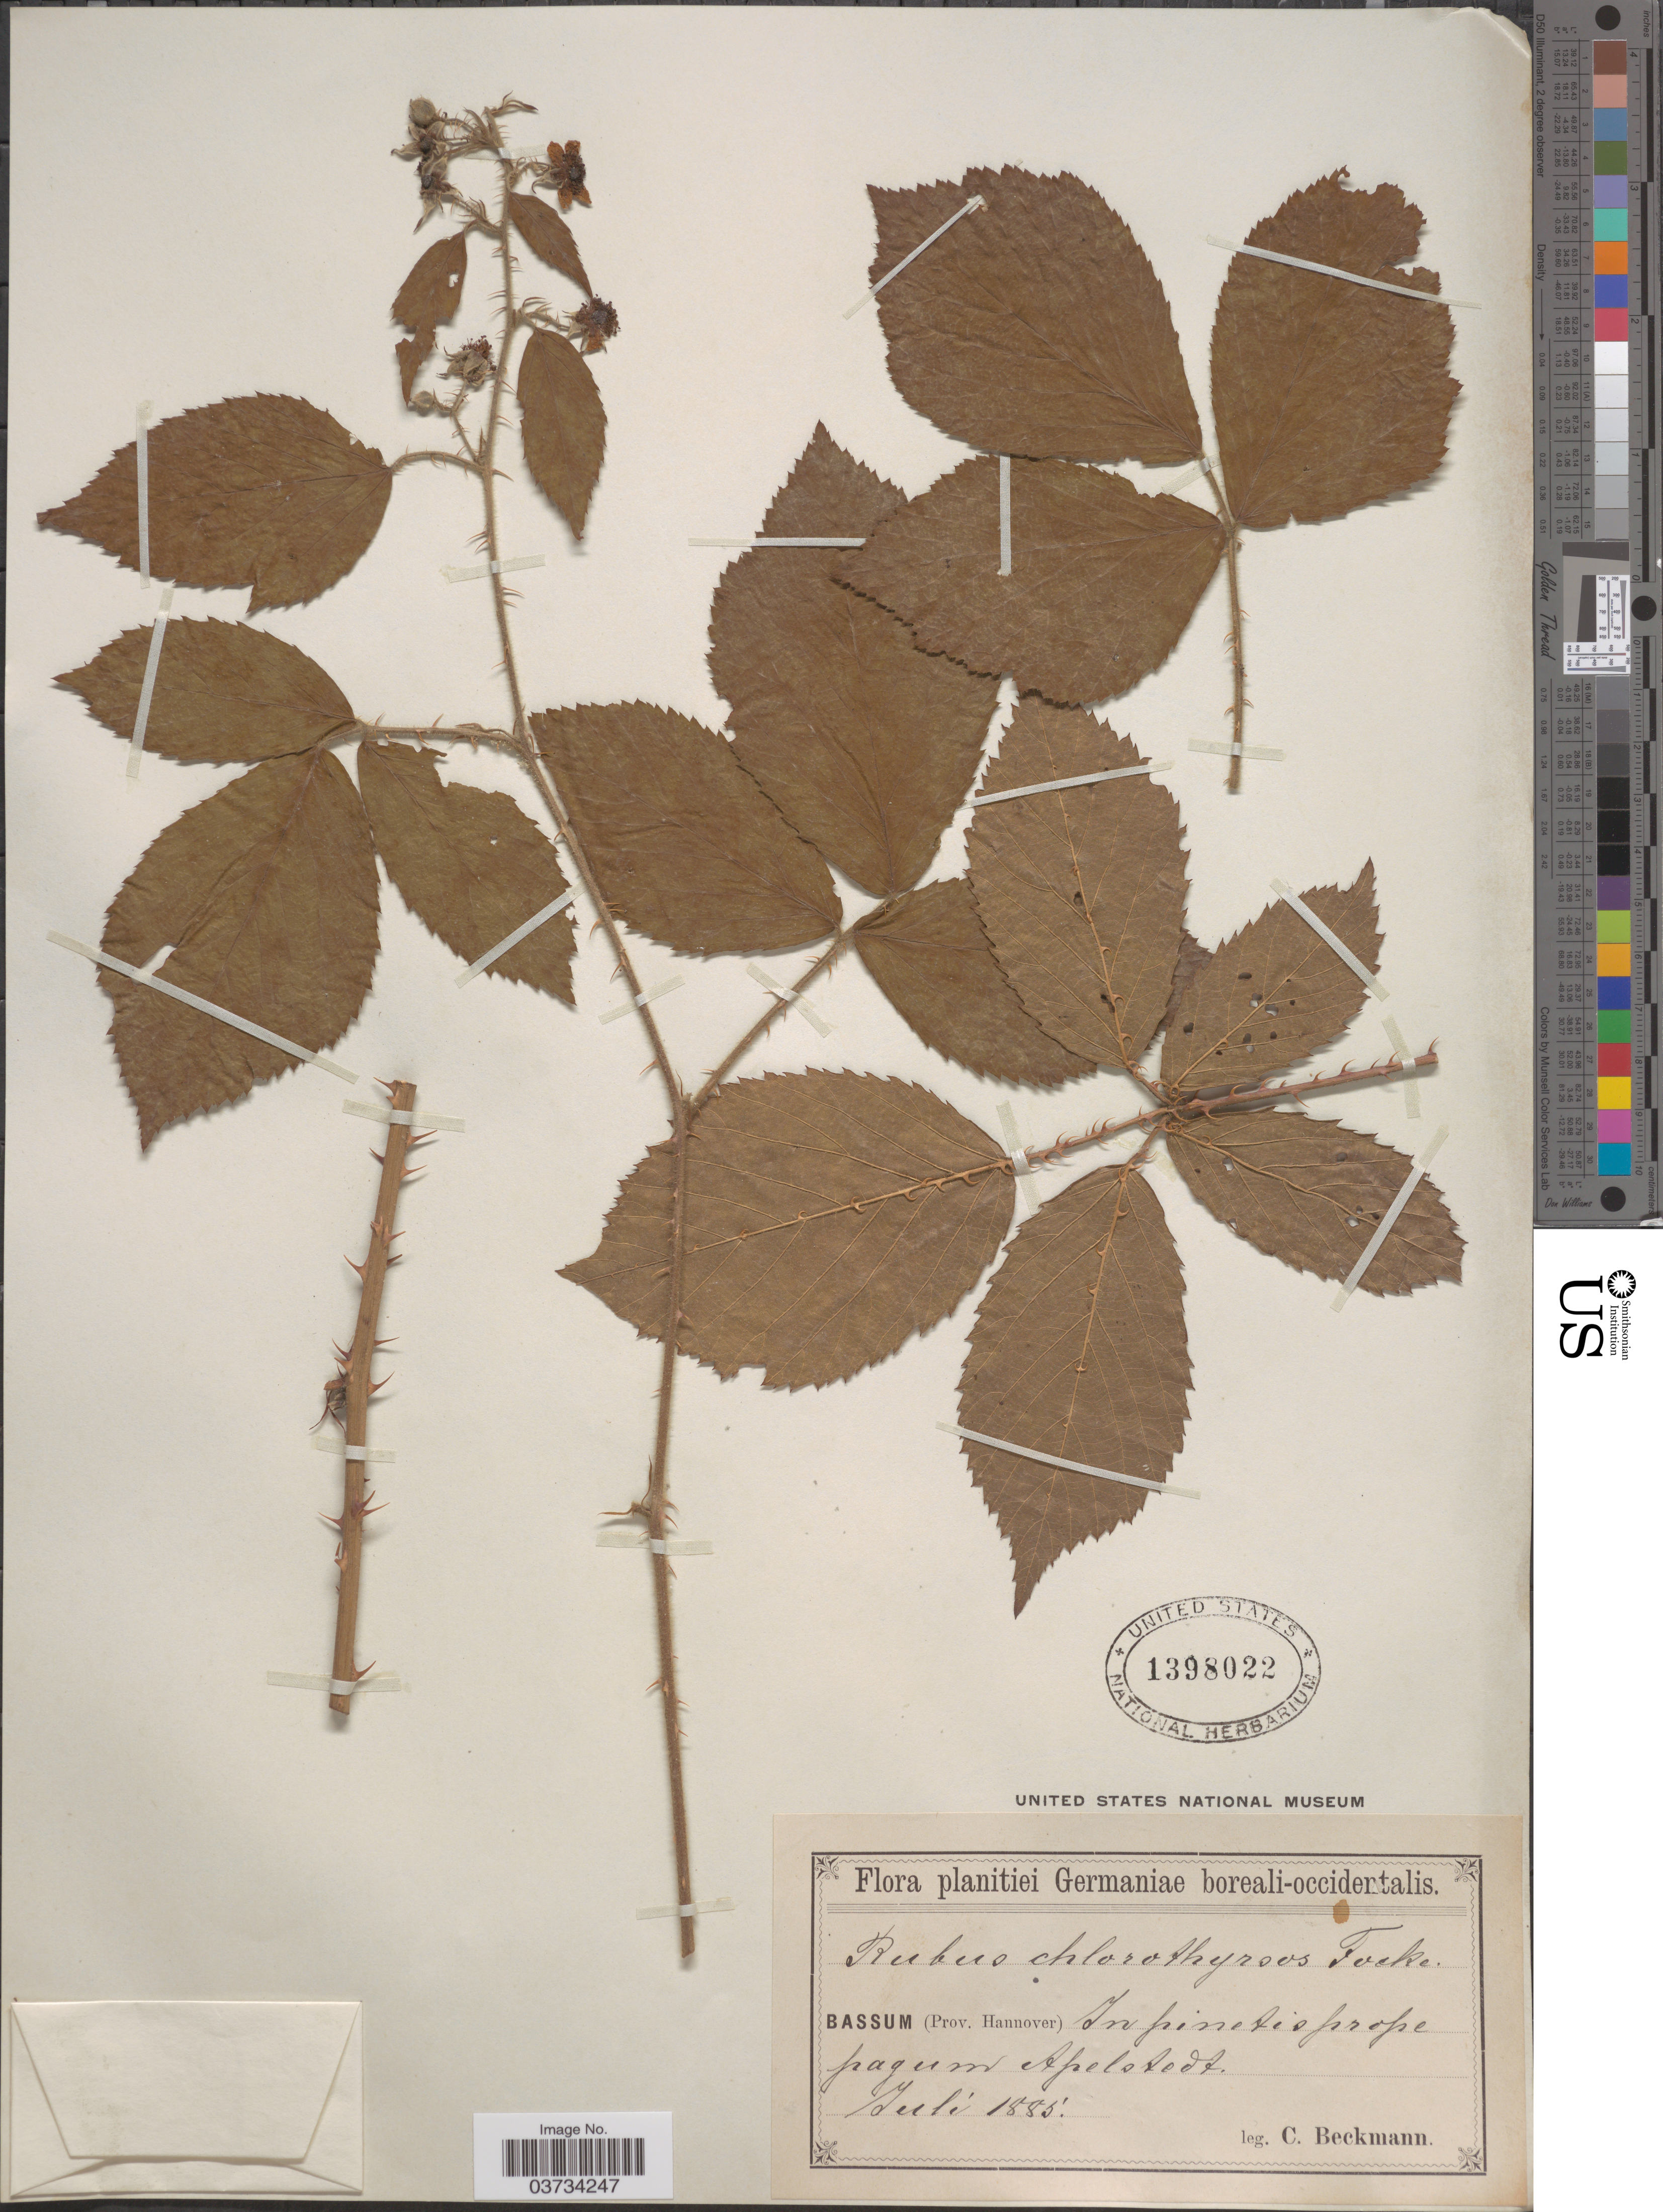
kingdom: Plantae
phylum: Tracheophyta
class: Magnoliopsida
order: Rosales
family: Rosaceae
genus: Rubus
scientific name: Rubus chlorothyrsos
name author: Focke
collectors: C. Beckmann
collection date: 1885-07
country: Germany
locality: Planitiei Germaniae boreali-occidentalis. Bassum (Prov. Hannover). In pinetis prope pagum Apelstedt.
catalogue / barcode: US 1398022